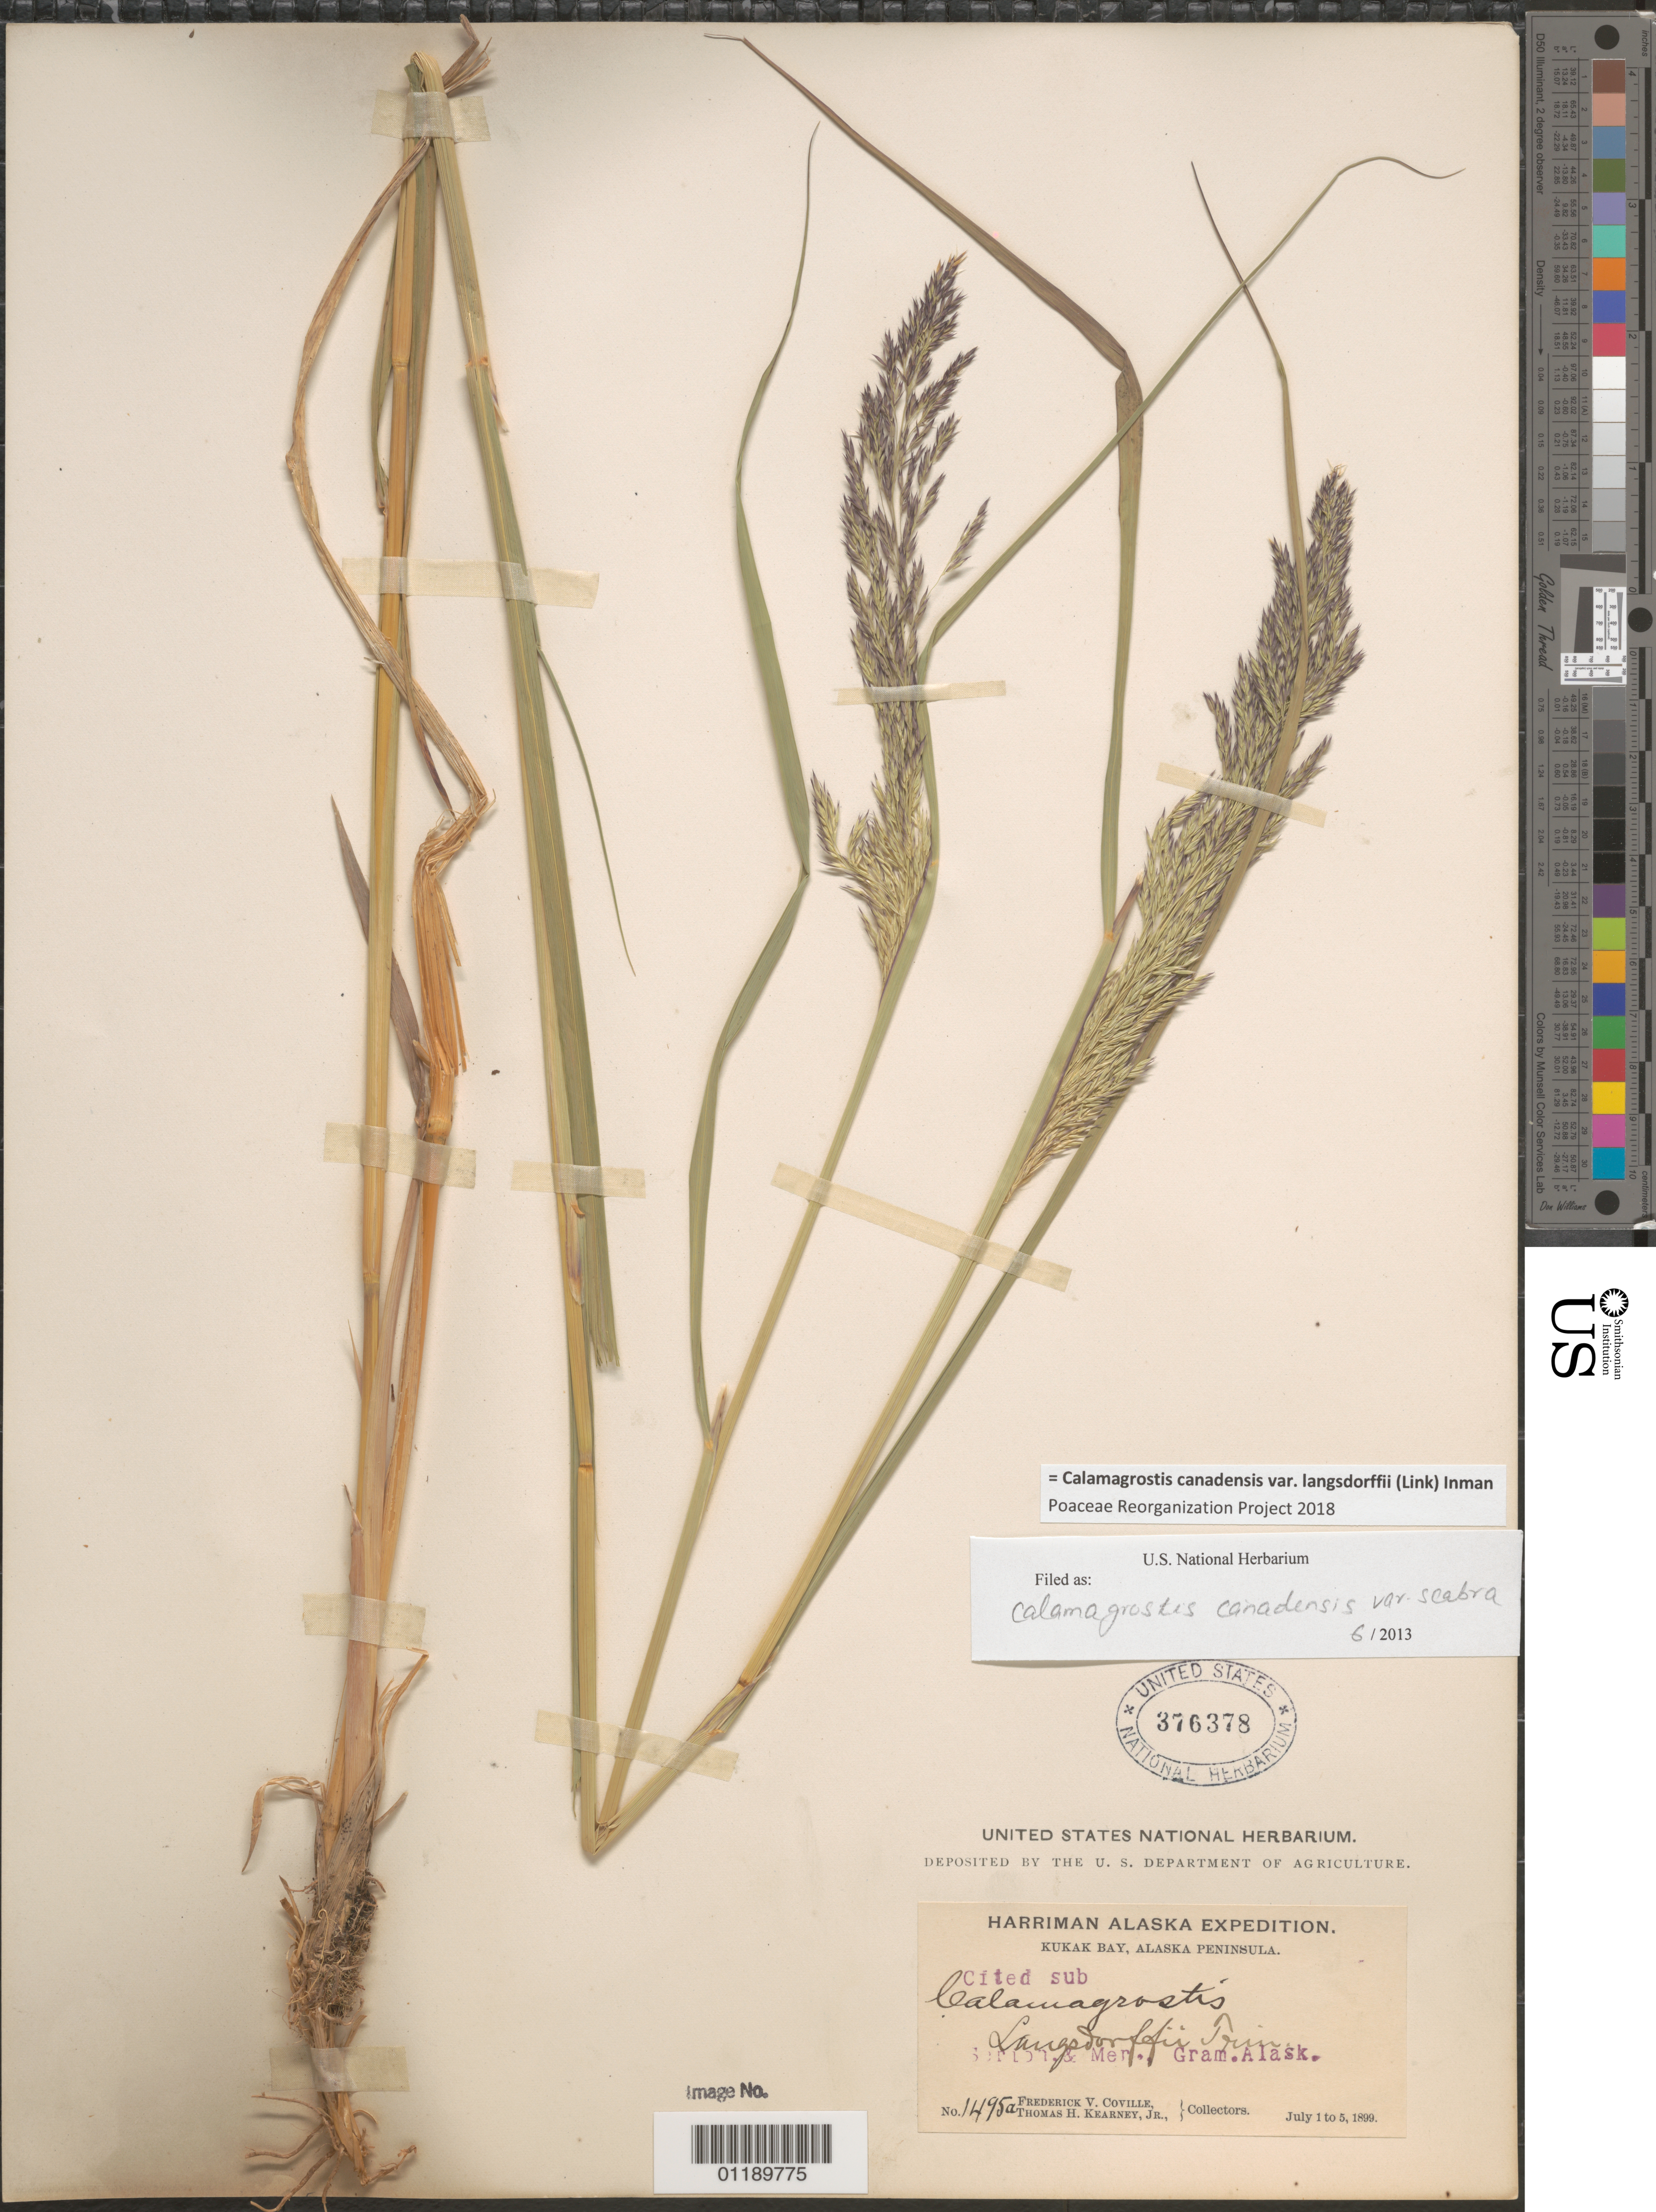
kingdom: Plantae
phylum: Tracheophyta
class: Liliopsida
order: Poales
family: Poaceae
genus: Calamagrostis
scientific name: Calamagrostis canadensis var. langsdorffii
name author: (Link) Inman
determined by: Poaceae Reorganization Project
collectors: F. V. Coville & T. H. Kearney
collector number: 1495a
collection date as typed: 01 Jul 1899 to 05 Jul 1899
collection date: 1899-07-01/1899-07-05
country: United States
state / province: Alaska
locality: Kukak Bay, Alaska Peninsula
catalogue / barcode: US 376378